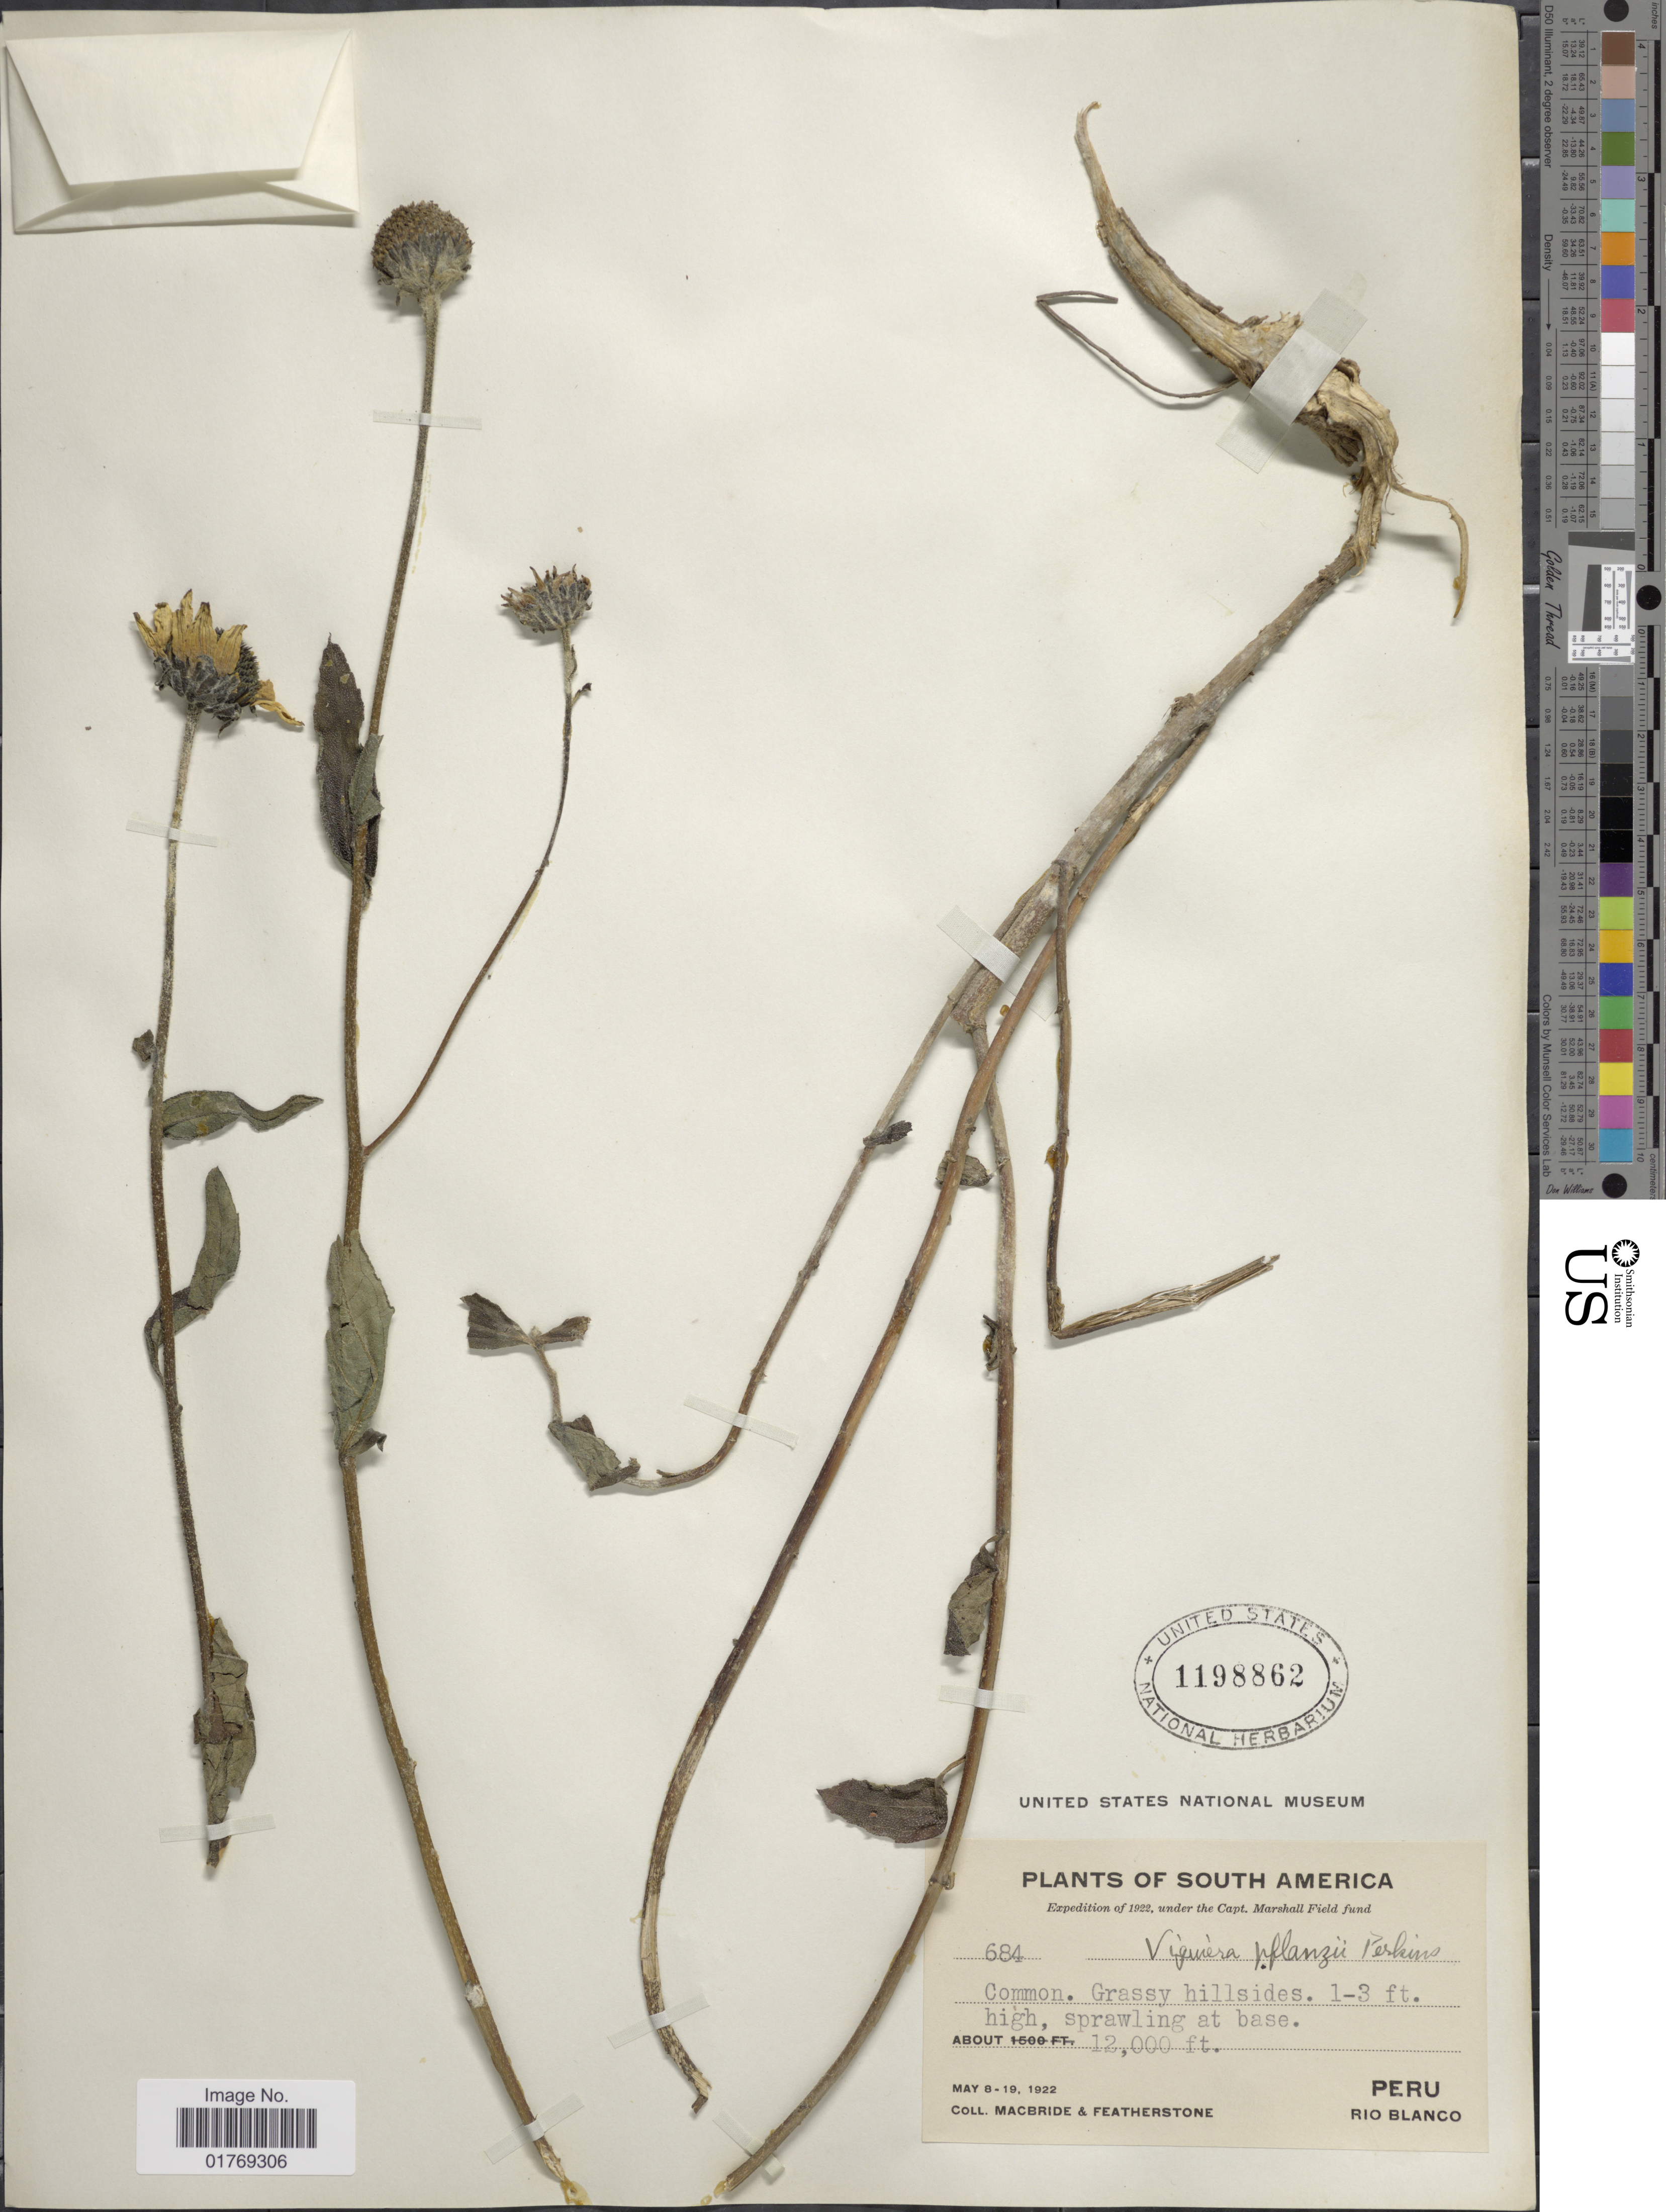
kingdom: Plantae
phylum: Tracheophyta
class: Magnoliopsida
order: Asterales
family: Asteraceae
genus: Viguiera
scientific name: Viguiera sp.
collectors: Macbride, -- & -. Featherstone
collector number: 684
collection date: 1922-05-08/1922-05-19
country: Peru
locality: Common. Grassy hillsides. Peru, Rio Blanco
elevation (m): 3658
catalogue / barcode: US 1198862